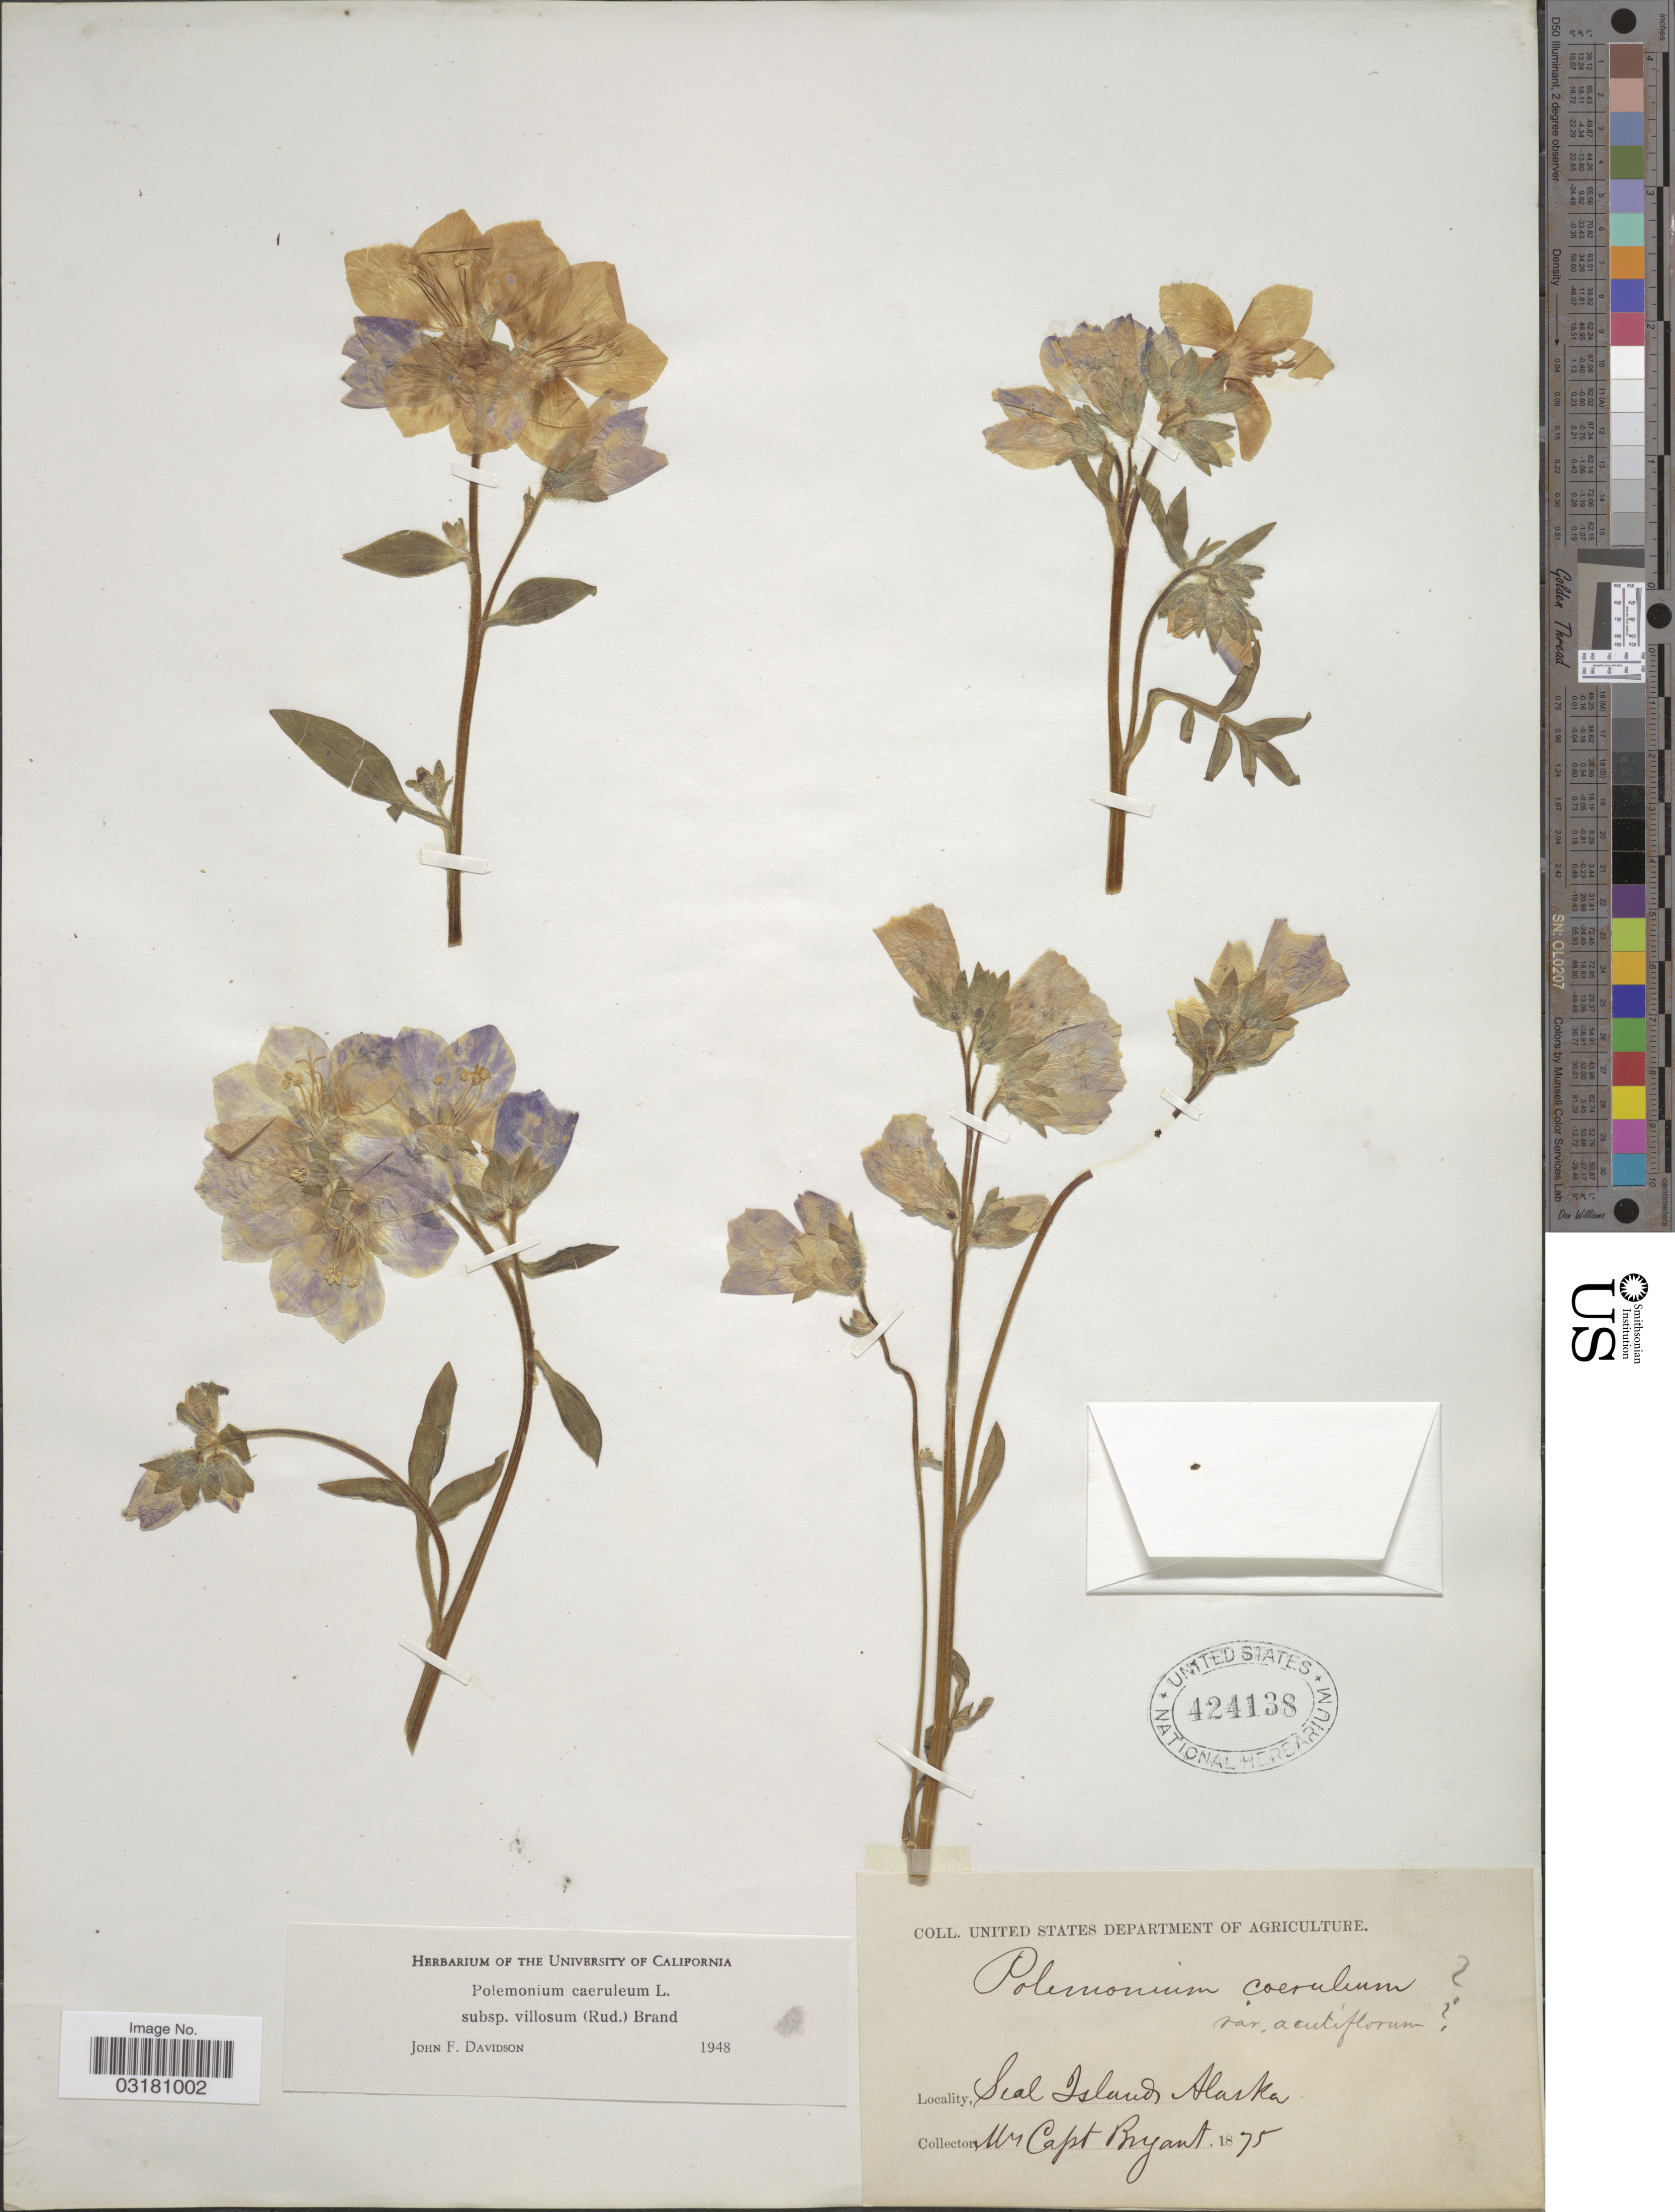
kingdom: Plantae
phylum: Tracheophyta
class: Magnoliopsida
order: Ericales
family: Polemoniaceae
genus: Polemonium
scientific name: Polemonium caeruleum var. villosum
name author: (Rudolph ex Georgi) Brand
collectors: C. Bryant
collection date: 1875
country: United States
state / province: Alaska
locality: Seal Islands.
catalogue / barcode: US 424138